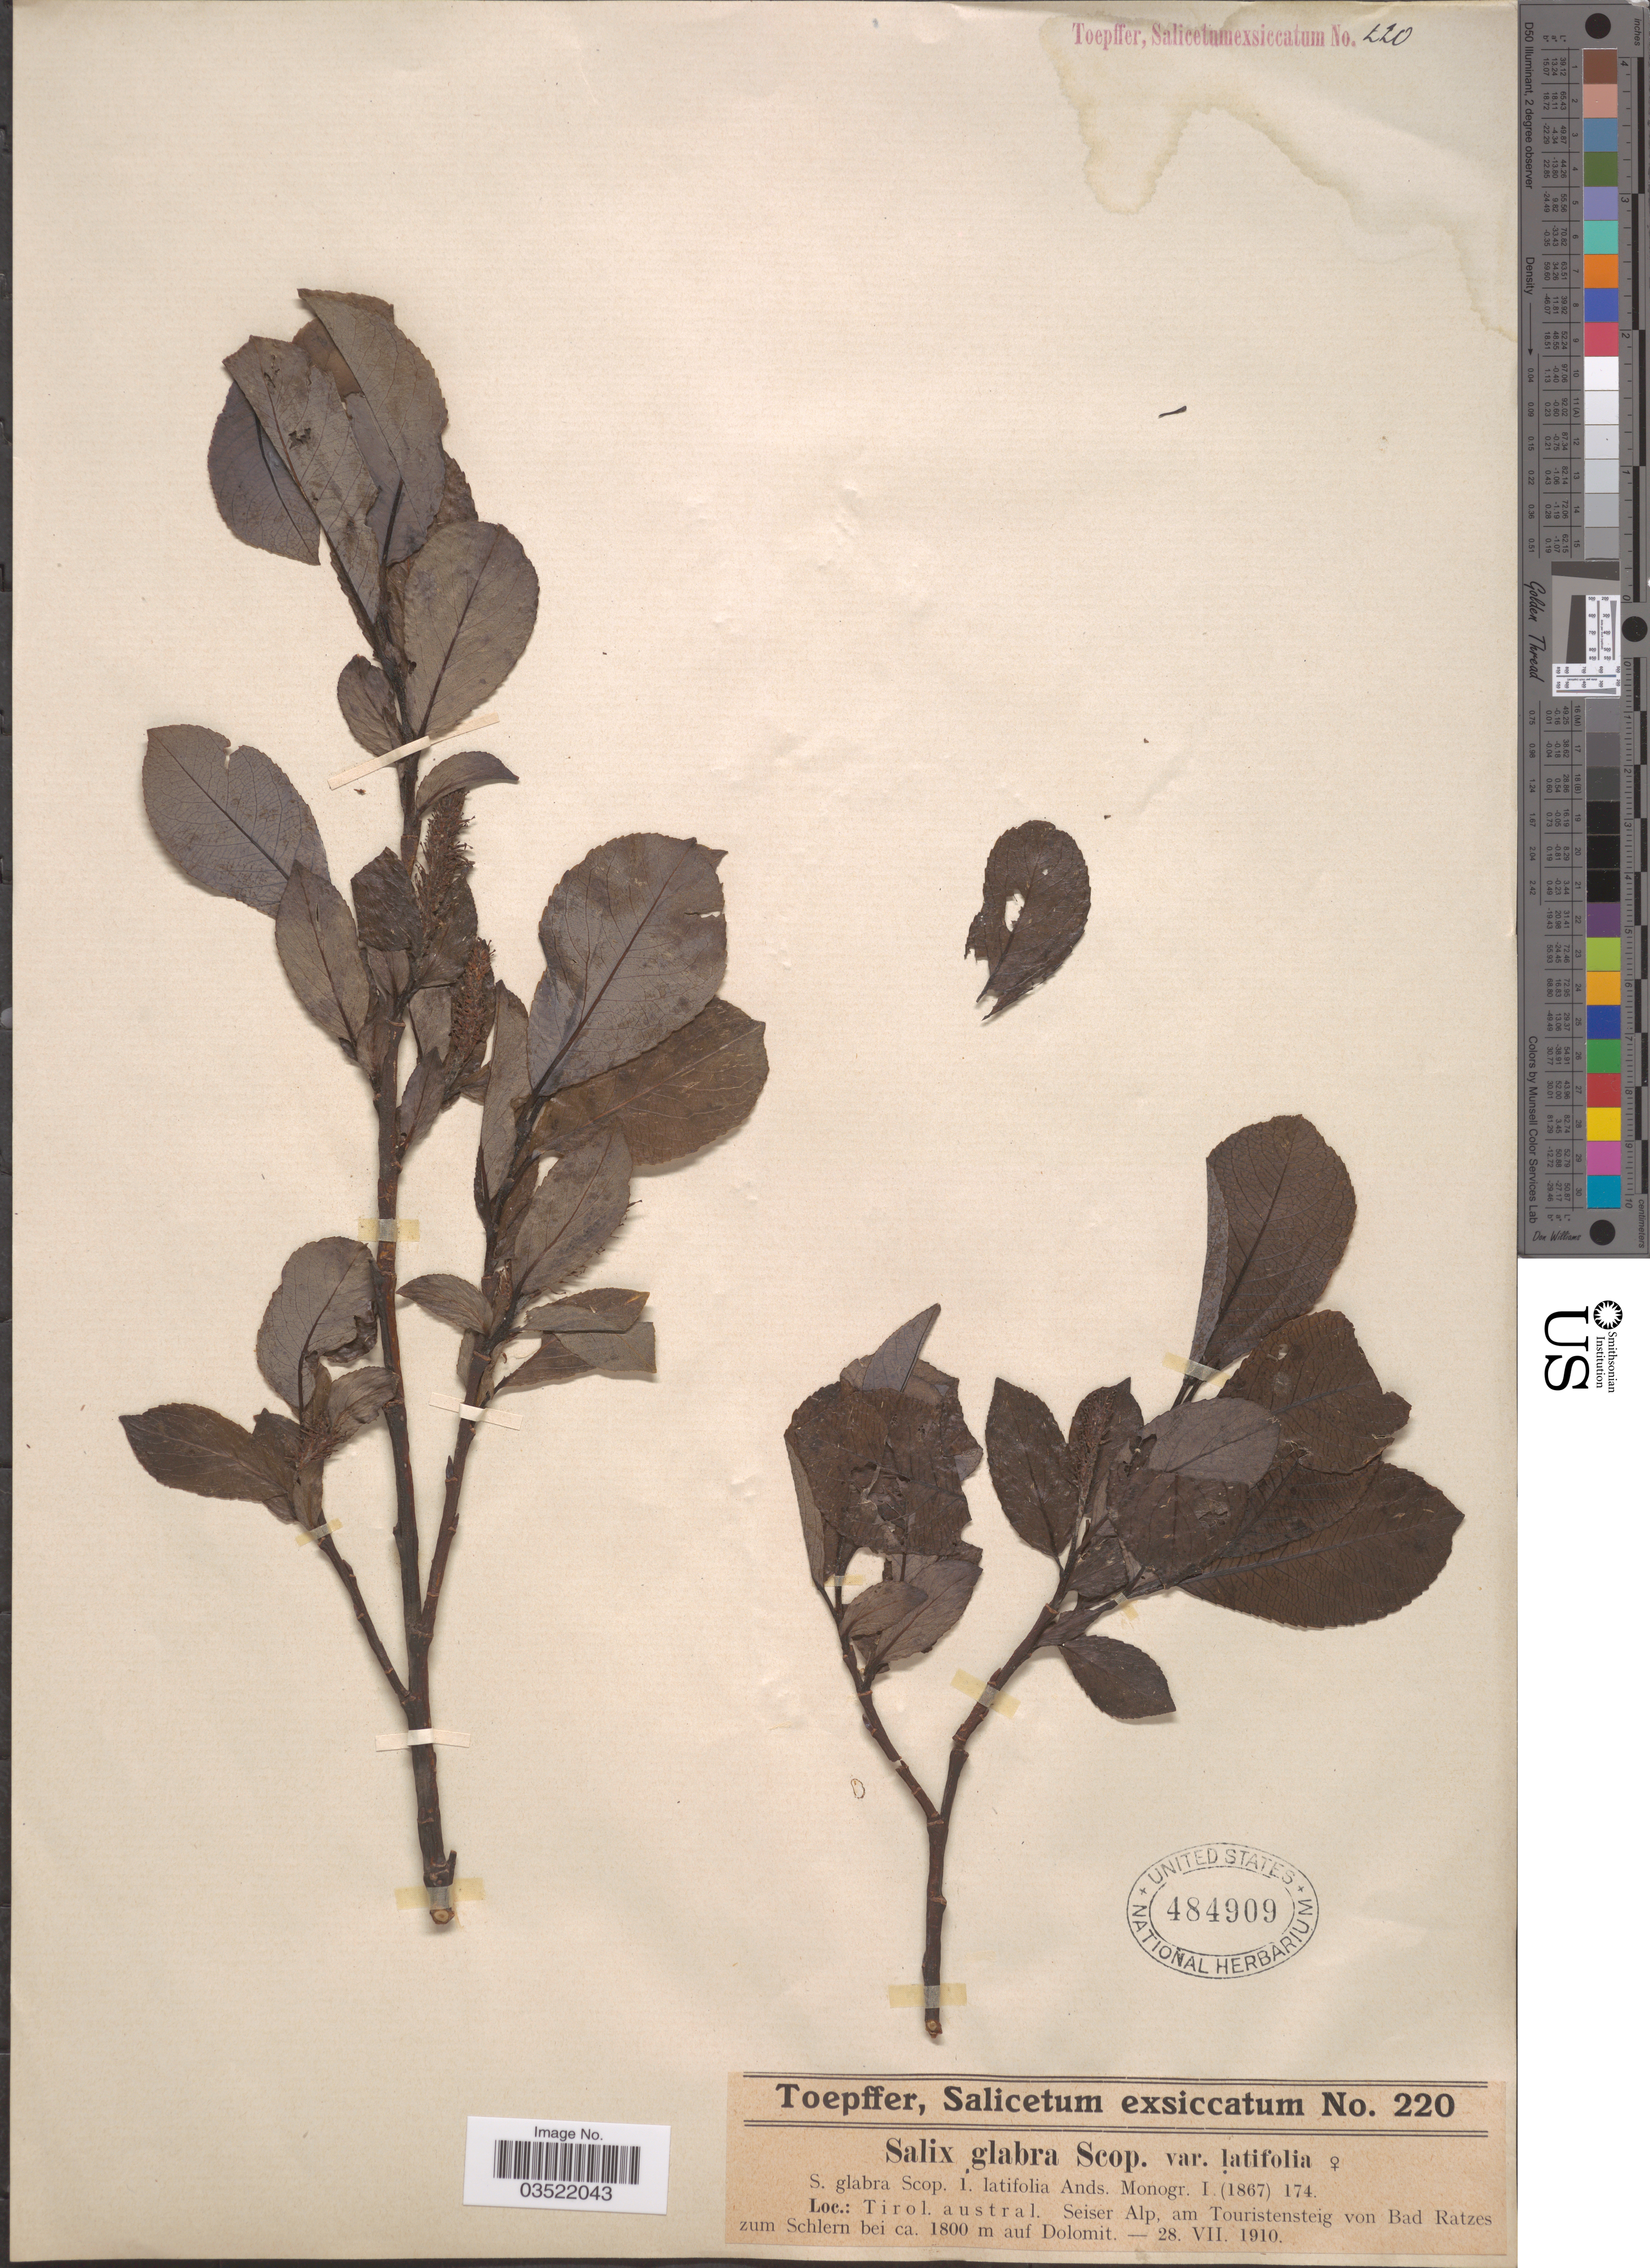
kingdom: Plantae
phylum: Tracheophyta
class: Magnoliopsida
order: Malpighiales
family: Salicaceae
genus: Salix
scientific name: Salix glabra var. latifolia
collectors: A. Toepffer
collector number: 220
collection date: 1910-07-28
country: Austria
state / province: Styria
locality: Tirol. austral. Seiser Alp, am Touristensteig von Bad Ratzes zum Schlern bei auf Dolomit.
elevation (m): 1800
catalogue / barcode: US 484909